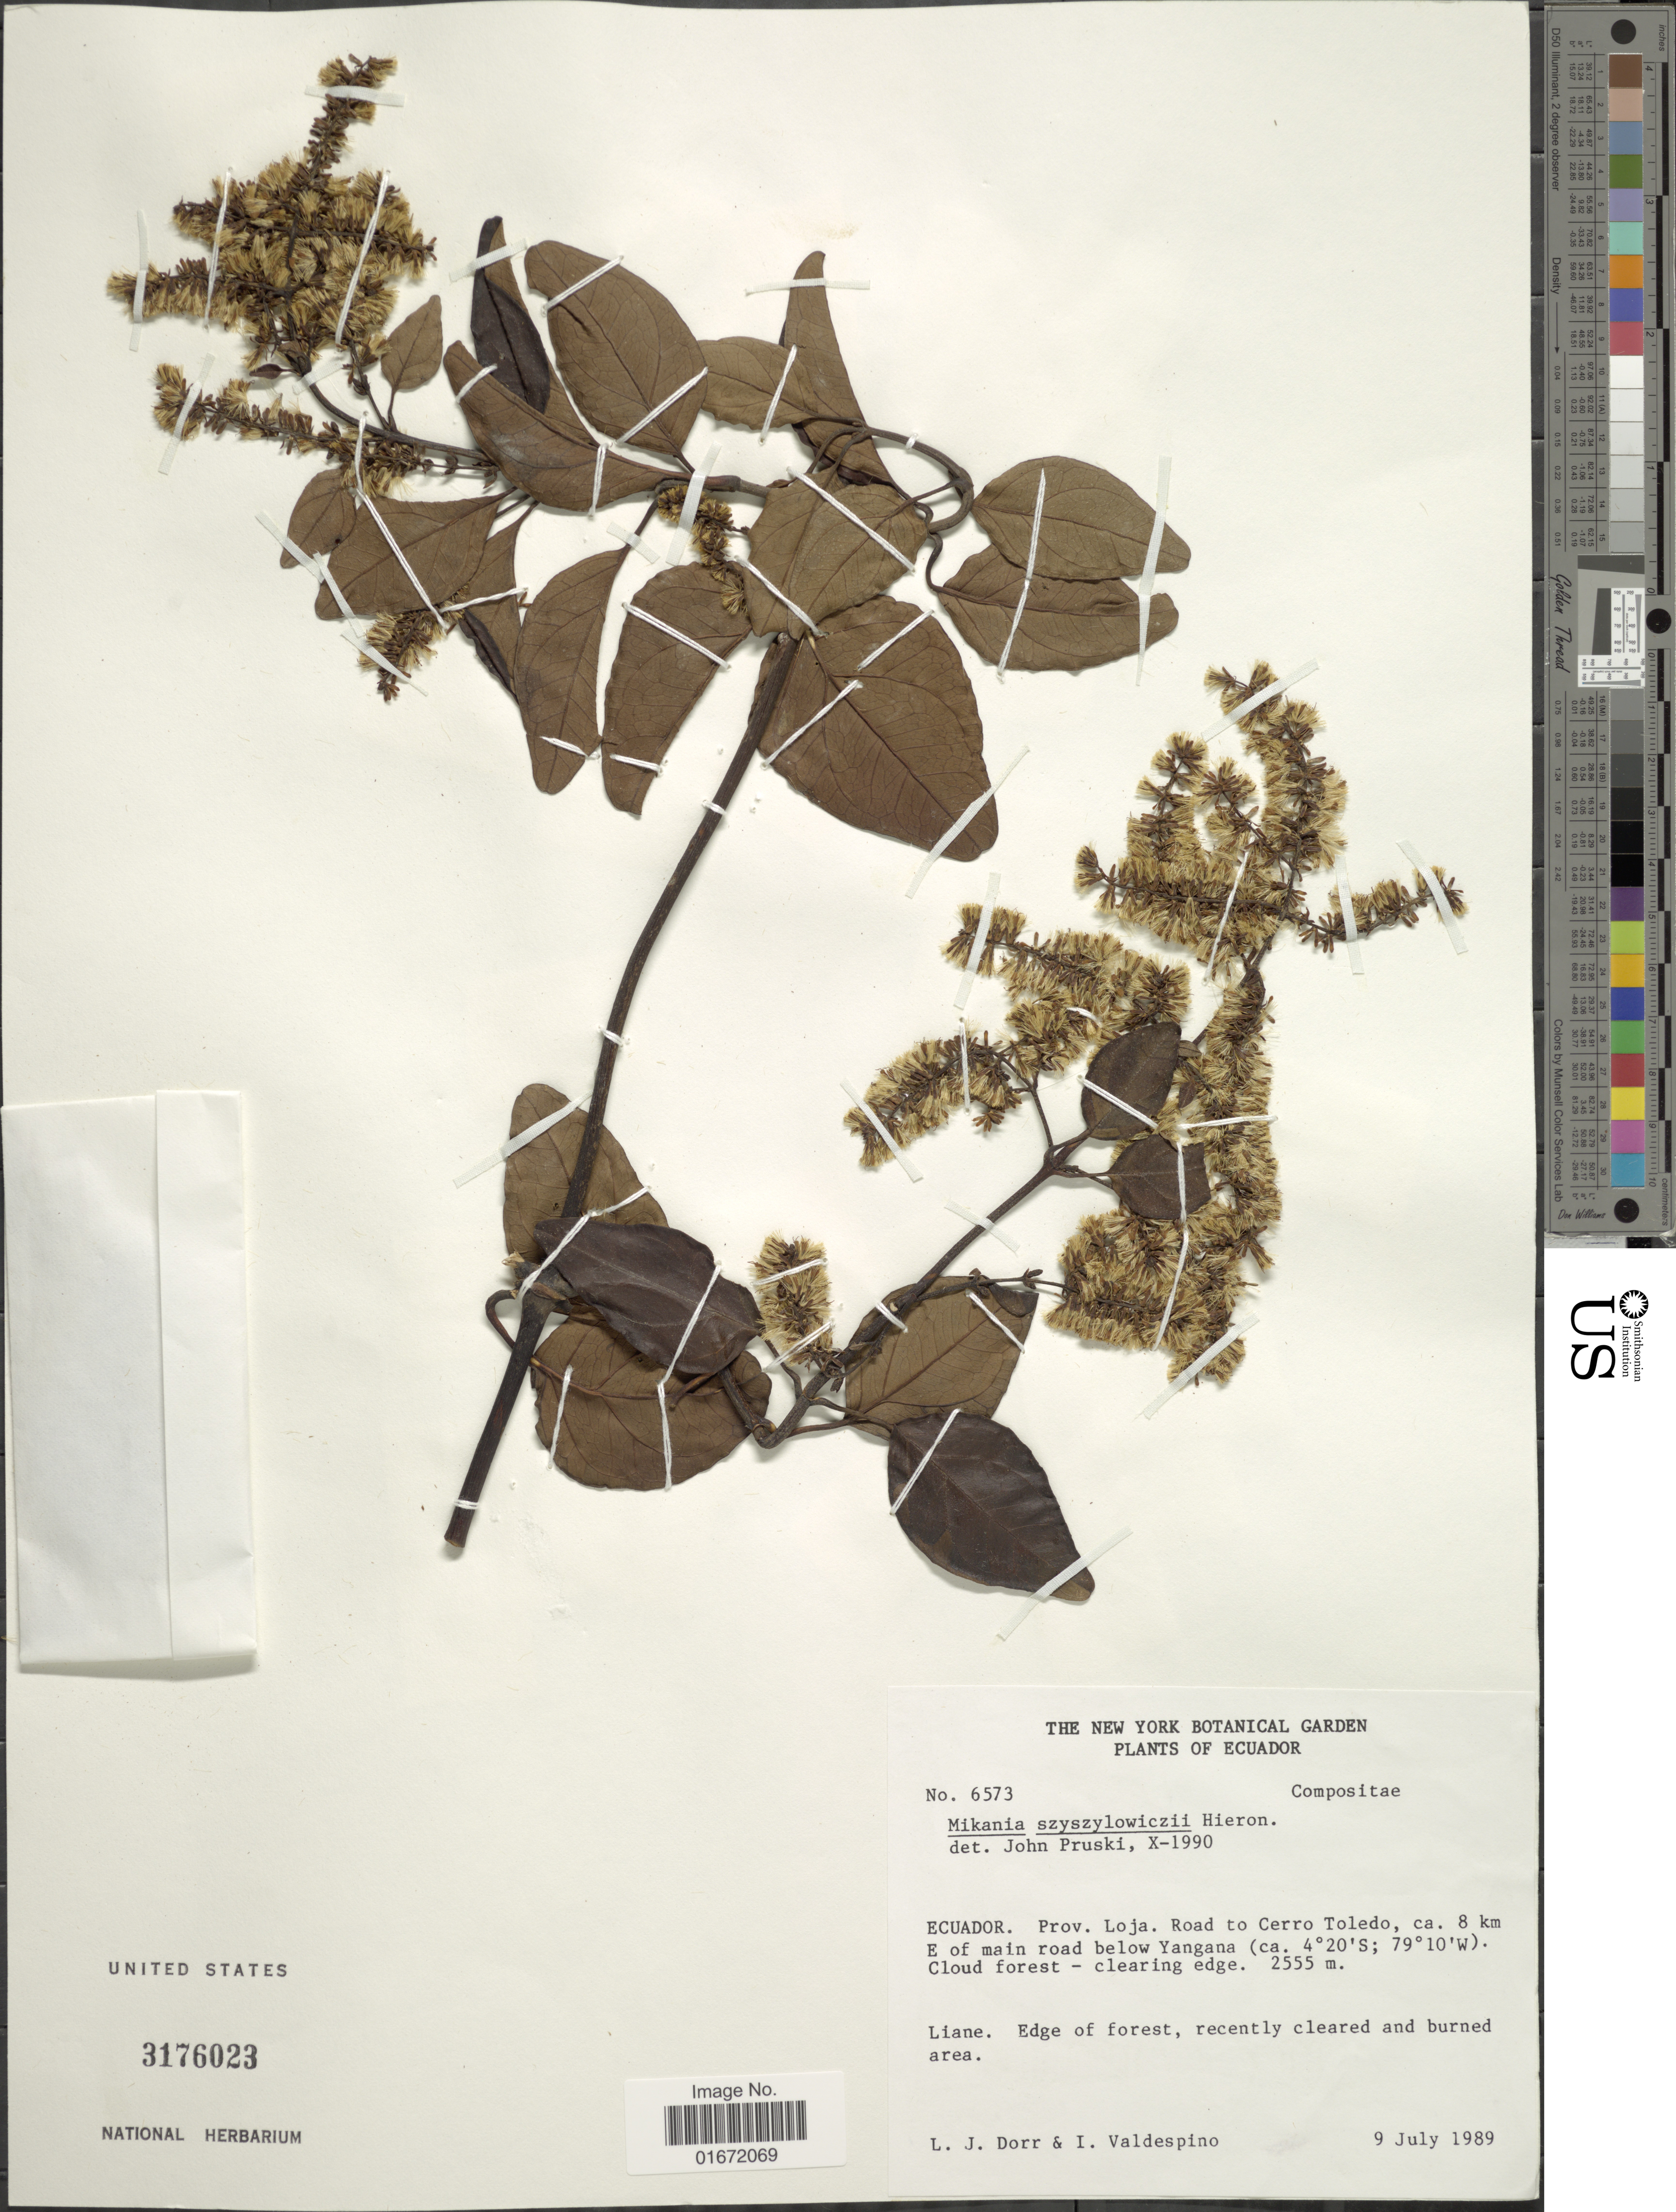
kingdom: Plantae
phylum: Tracheophyta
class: Magnoliopsida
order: Asterales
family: Asteraceae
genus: Mikania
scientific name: Mikania szyszylowiczii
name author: Hieron.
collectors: L. J. Dorr & I. A. Valdespino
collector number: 6573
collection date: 1989-07-09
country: Ecuador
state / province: Loja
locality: Ecuador. Prov. Loja. Road to Cerro Toledo, ca. 8 km E of main road below Yangana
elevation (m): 2555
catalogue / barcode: US 3176023